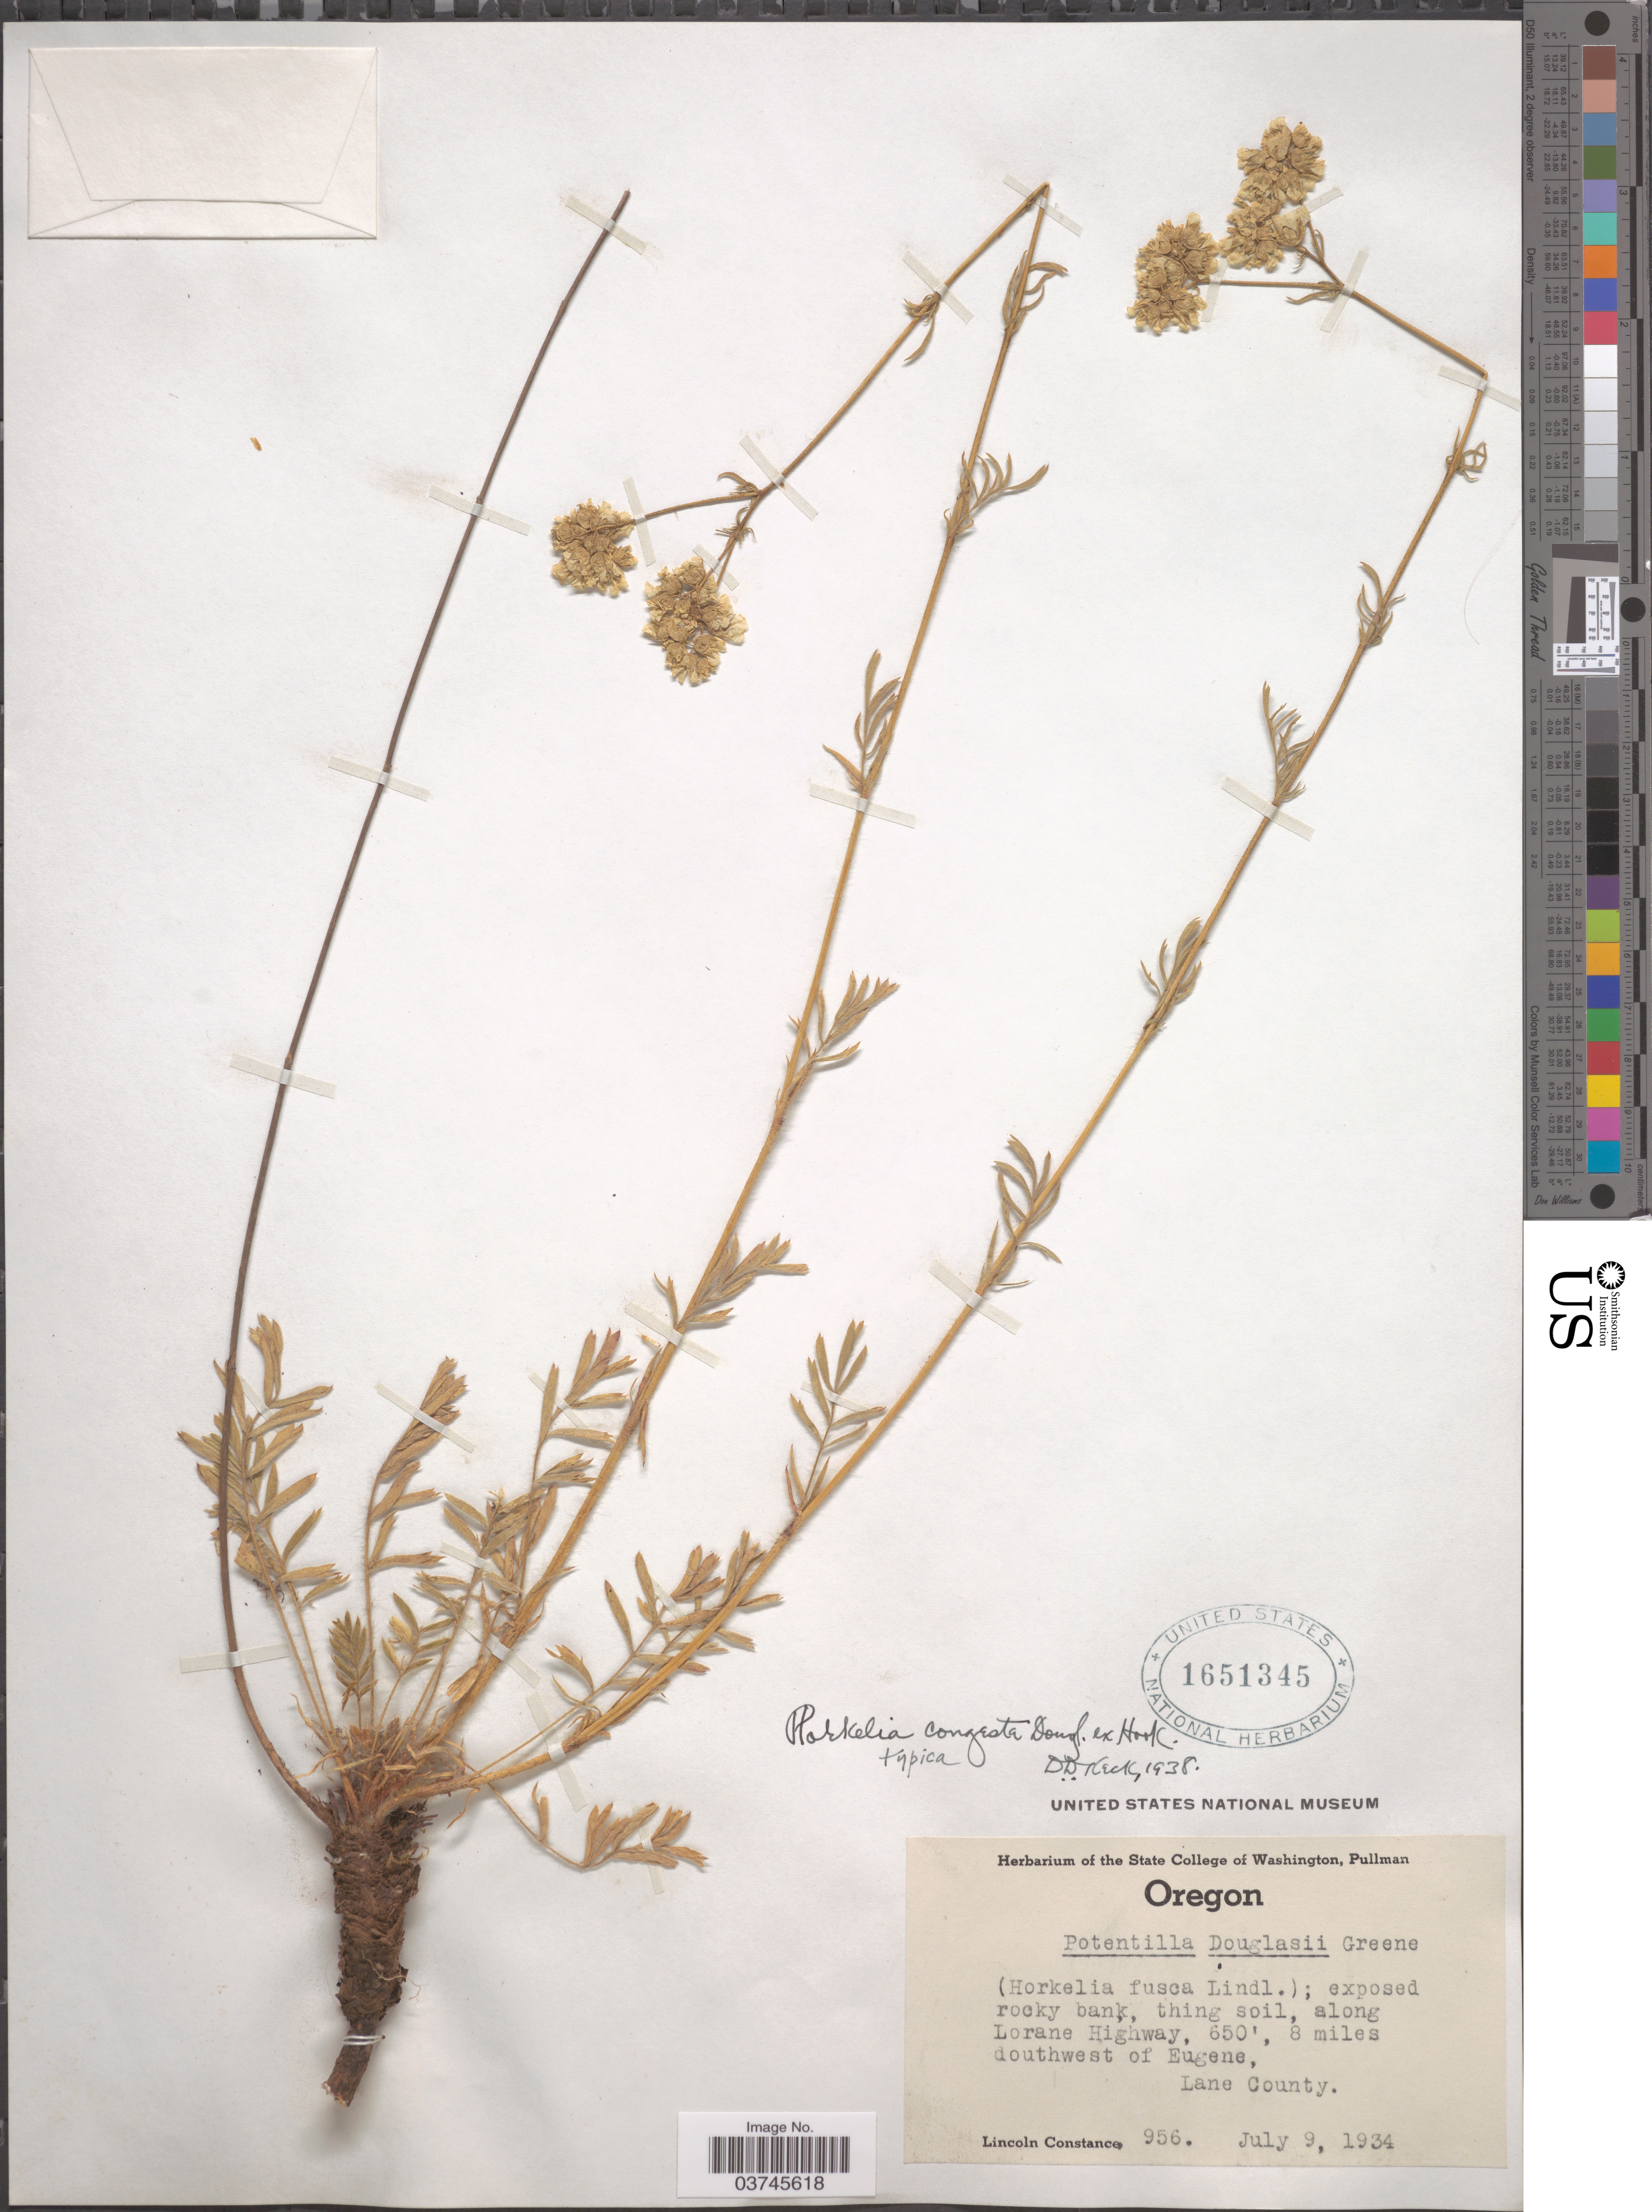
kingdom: Plantae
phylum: Tracheophyta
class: Magnoliopsida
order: Rosales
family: Rosaceae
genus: Potentilla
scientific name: Potentilla congesta var. congesta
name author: (Douglas ex Hook.) Baill.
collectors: L. Constance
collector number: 956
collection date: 1934-07-09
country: United States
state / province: Oregon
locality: Along Lorane Highway, 8 miles douthwest of Eugene, Lane County.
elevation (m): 198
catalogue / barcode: US 1651345